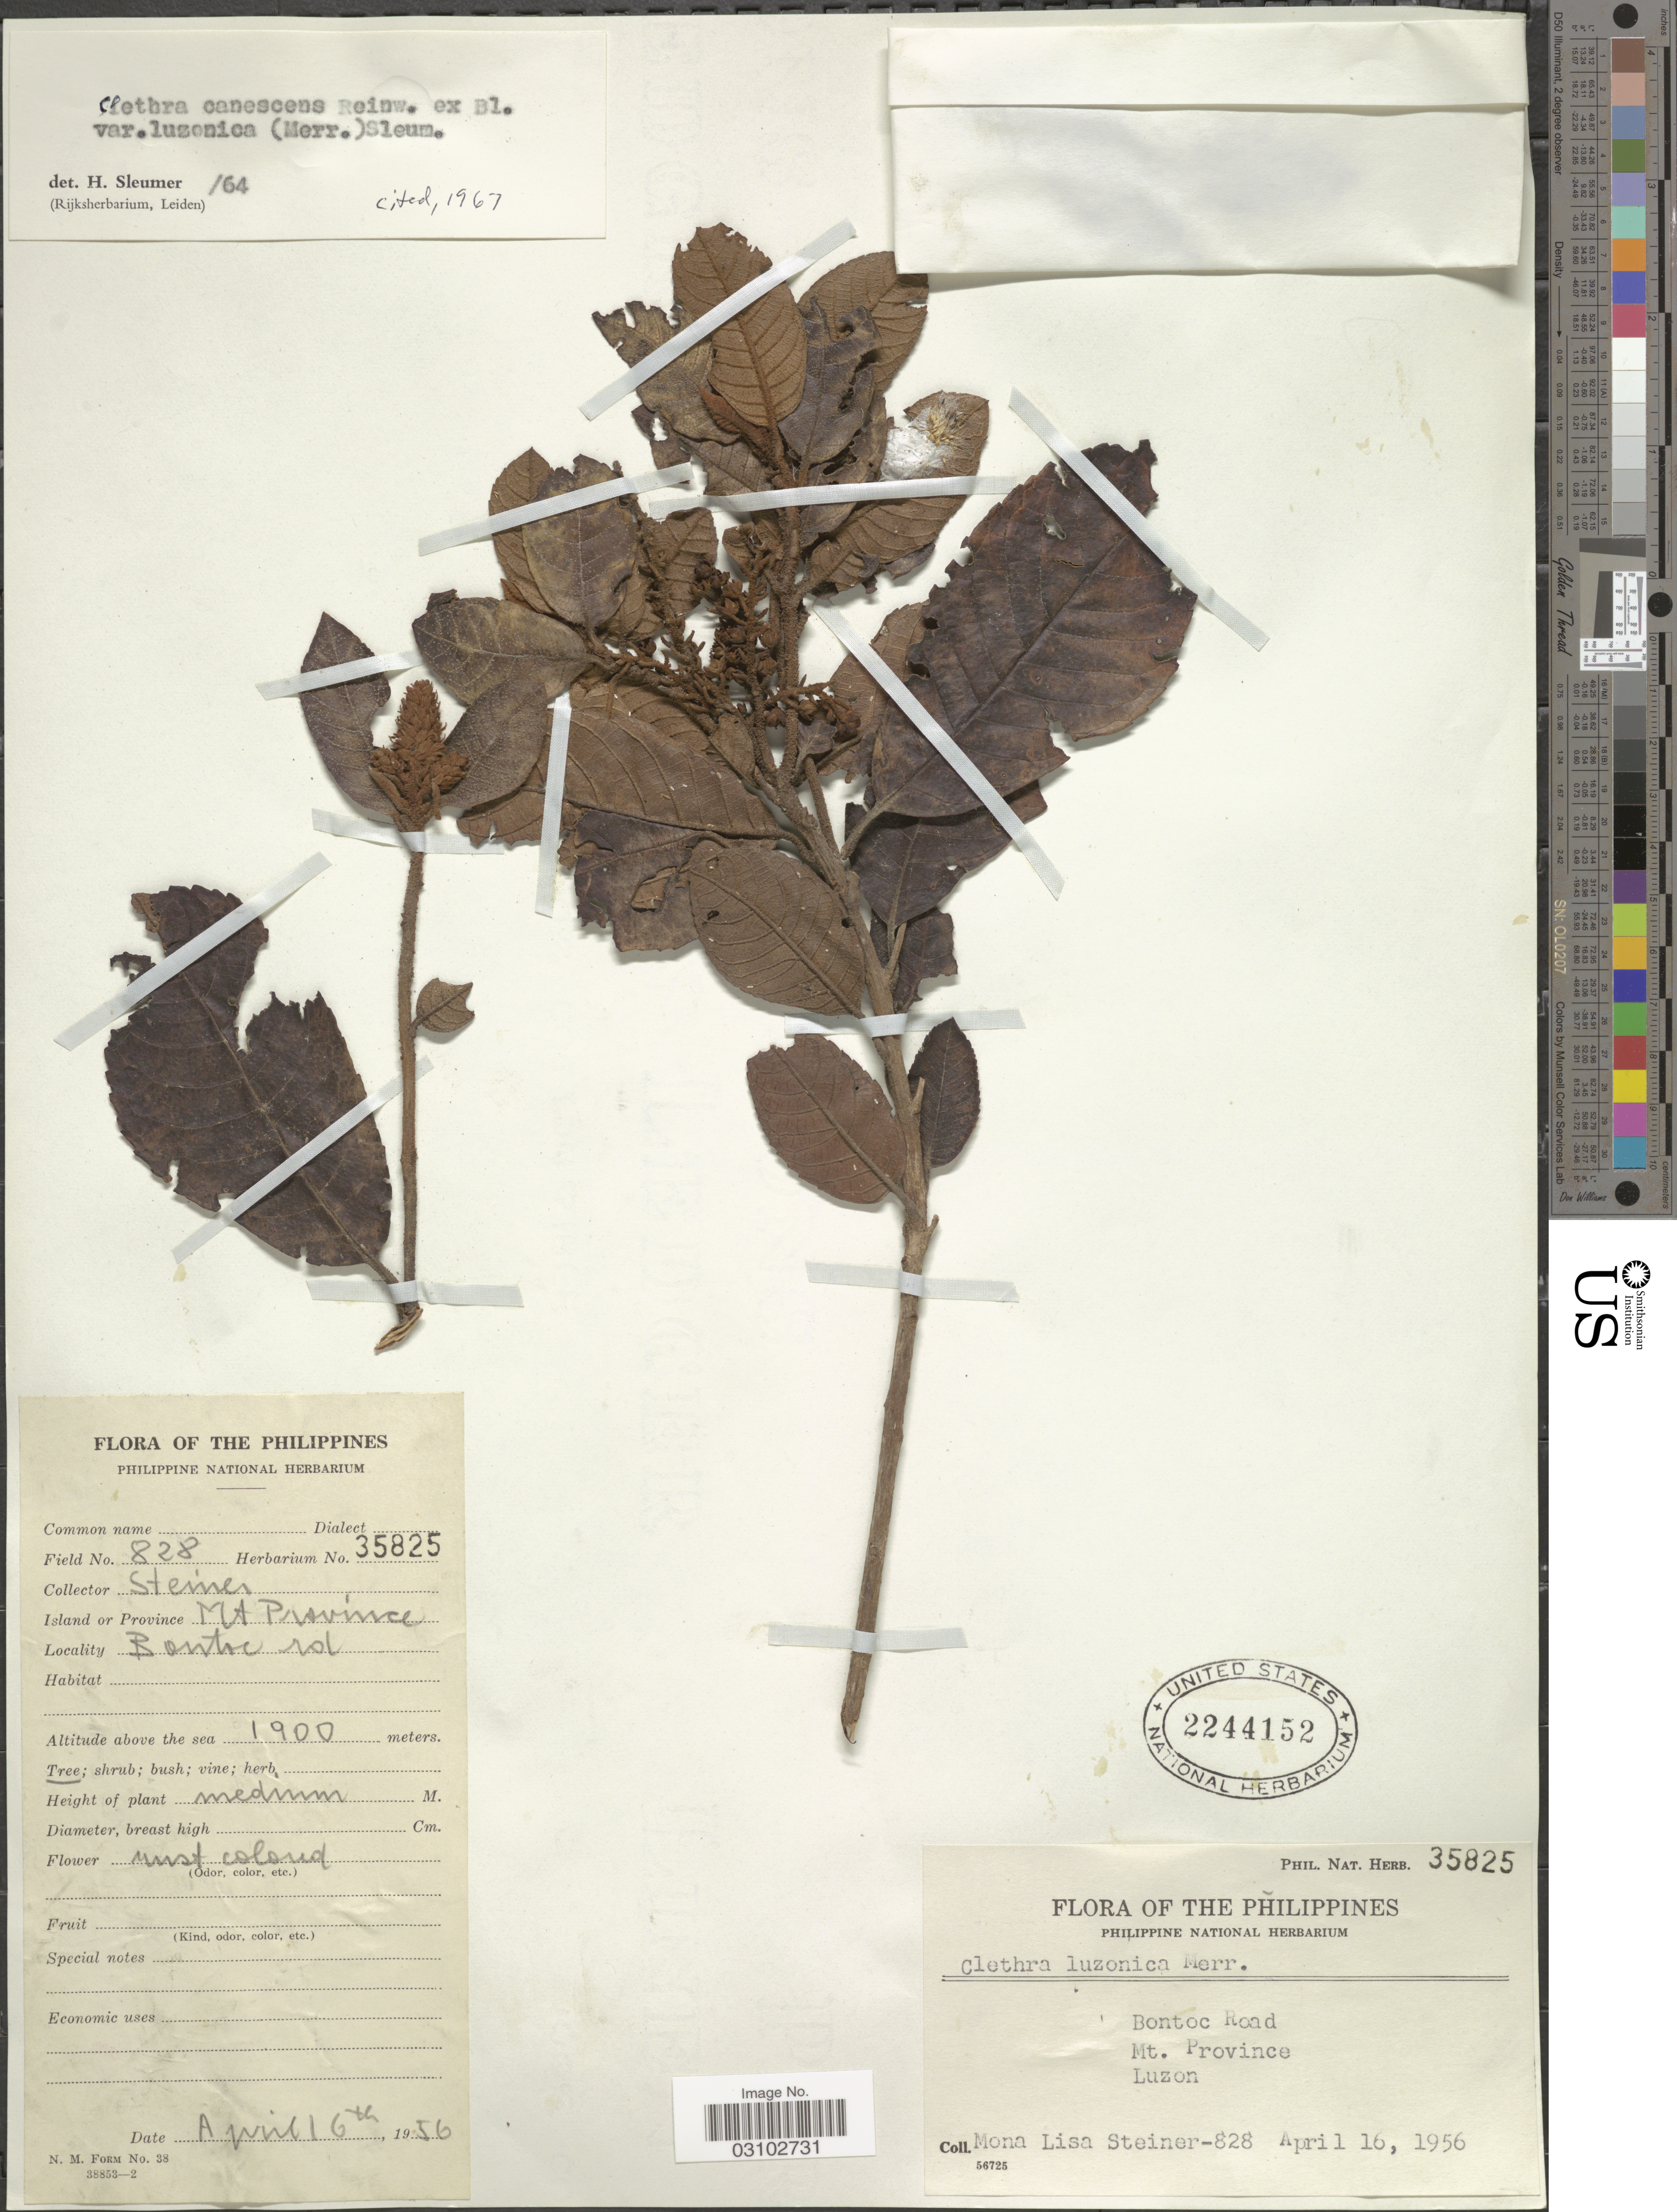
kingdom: Plantae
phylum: Tracheophyta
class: Magnoliopsida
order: Ericales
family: Clethraceae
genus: Clethra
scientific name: Clethra canescens var. luzonica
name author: (Merr.) Sleumer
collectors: M. Steiner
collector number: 828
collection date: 1956-04-16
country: Philippines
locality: Bontoc Road. Island or Province Mt. Province. Luzon.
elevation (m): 1900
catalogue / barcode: US 2244152